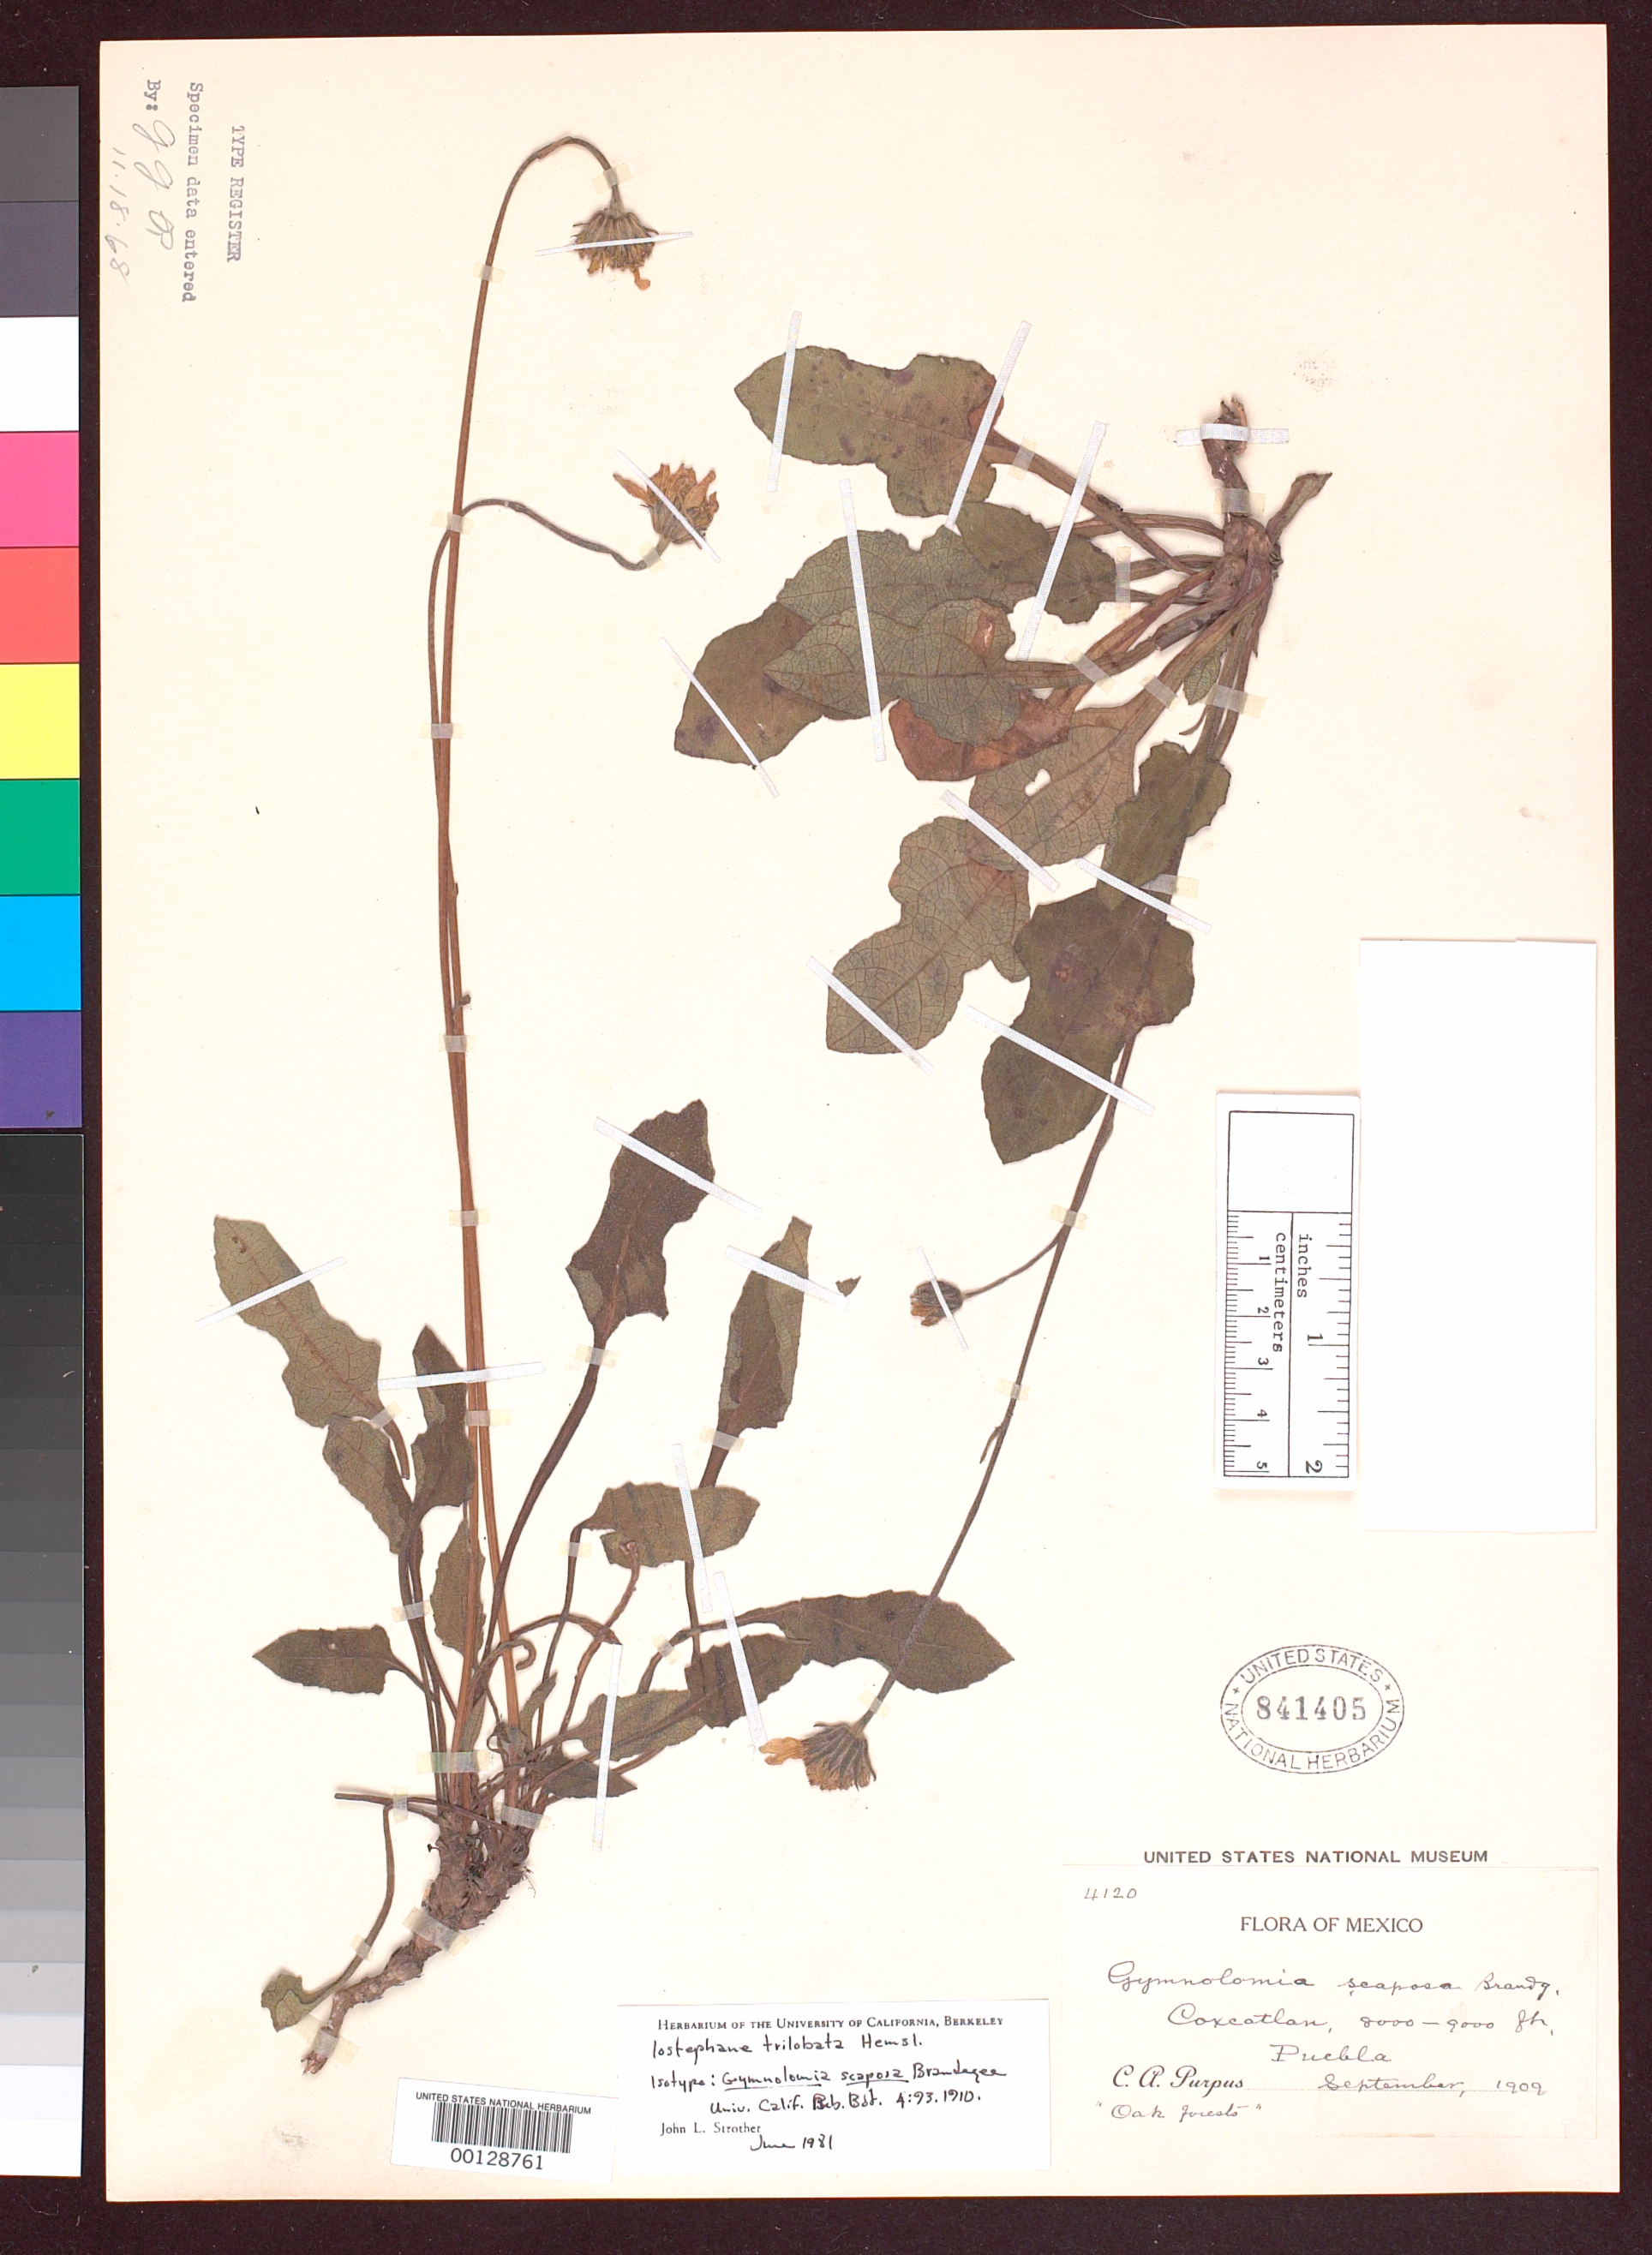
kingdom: Plantae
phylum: Tracheophyta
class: Magnoliopsida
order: Asterales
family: Asteraceae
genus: Gymnolomia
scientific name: Gymnolomia scaposa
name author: Brandegee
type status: Isotype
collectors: C. A. Purpus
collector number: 4120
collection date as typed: Sep 1909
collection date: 1909-09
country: Mexico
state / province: Puebla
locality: Coxcatlan.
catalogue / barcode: US 841405